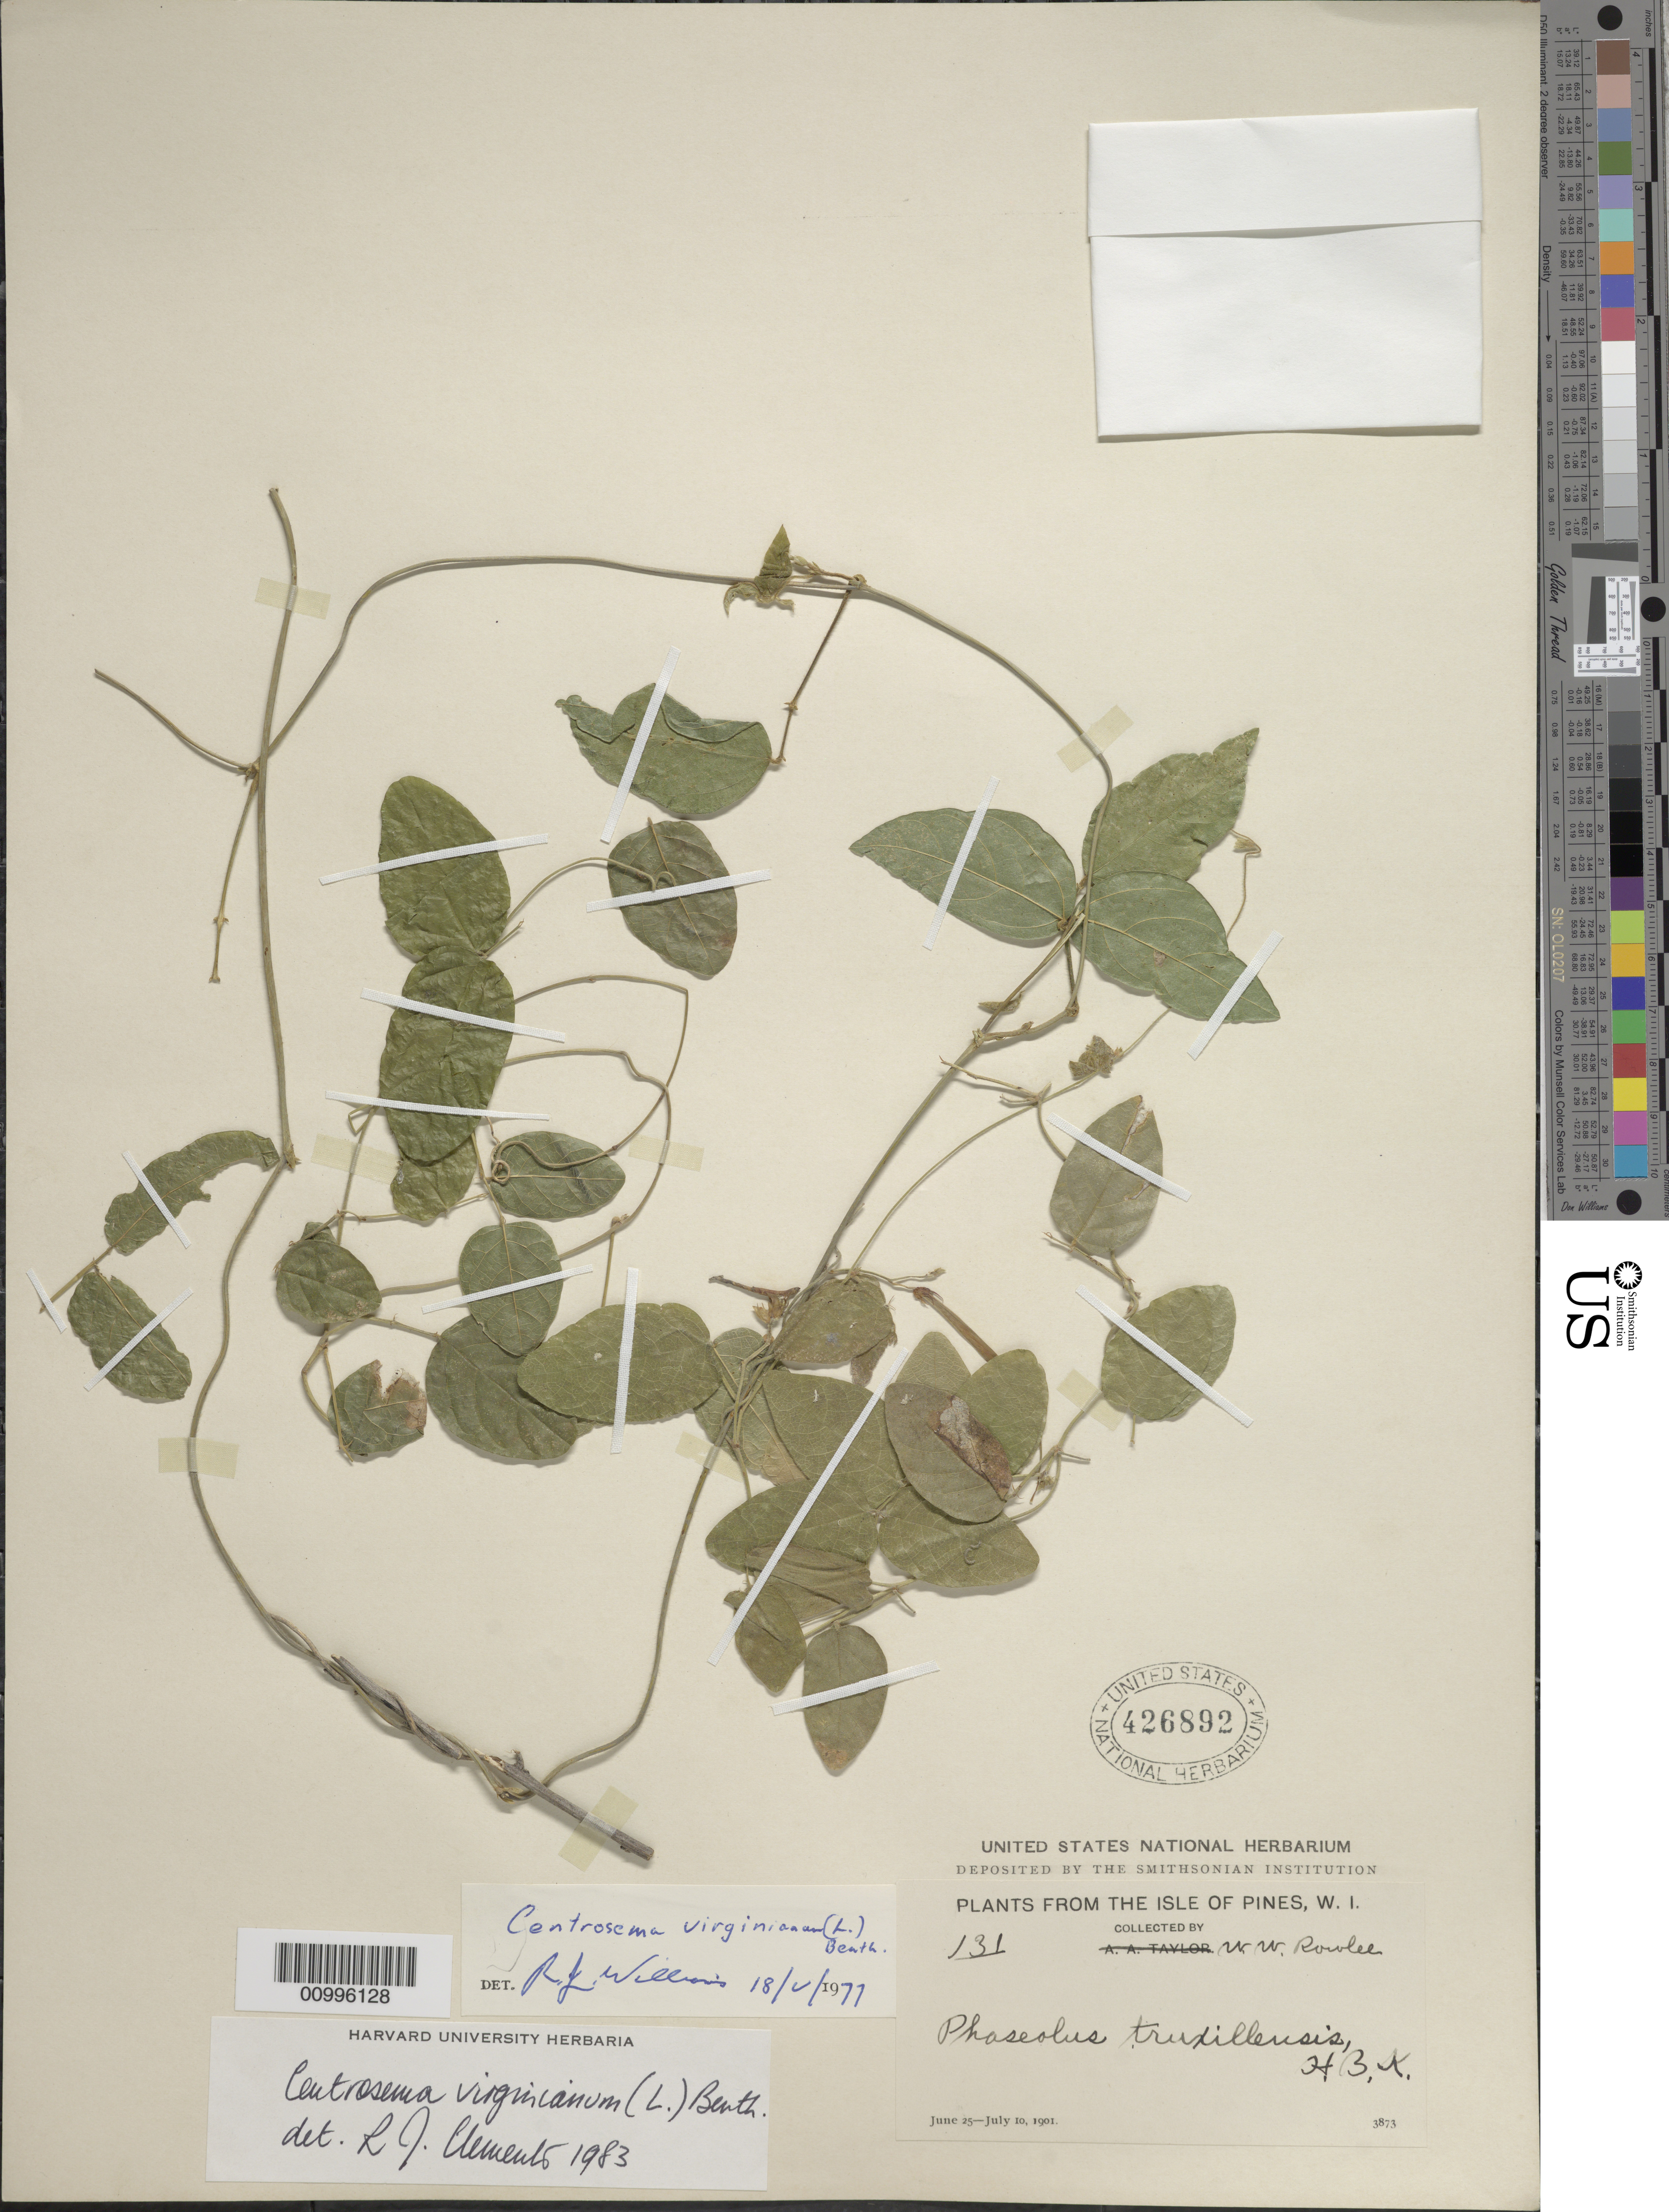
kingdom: Plantae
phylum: Tracheophyta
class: Magnoliopsida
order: Fabales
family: Fabaceae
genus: Centrosema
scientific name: Centrosema virginianum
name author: (L.) Benth.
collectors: W. W. Rowlee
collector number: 131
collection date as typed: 25 Jul 1901 to 10 Jul 1901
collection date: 1901-07-10/1901-07-25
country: Cuba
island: Isla de la Juventud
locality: Isle of Pines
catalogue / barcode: US 426892